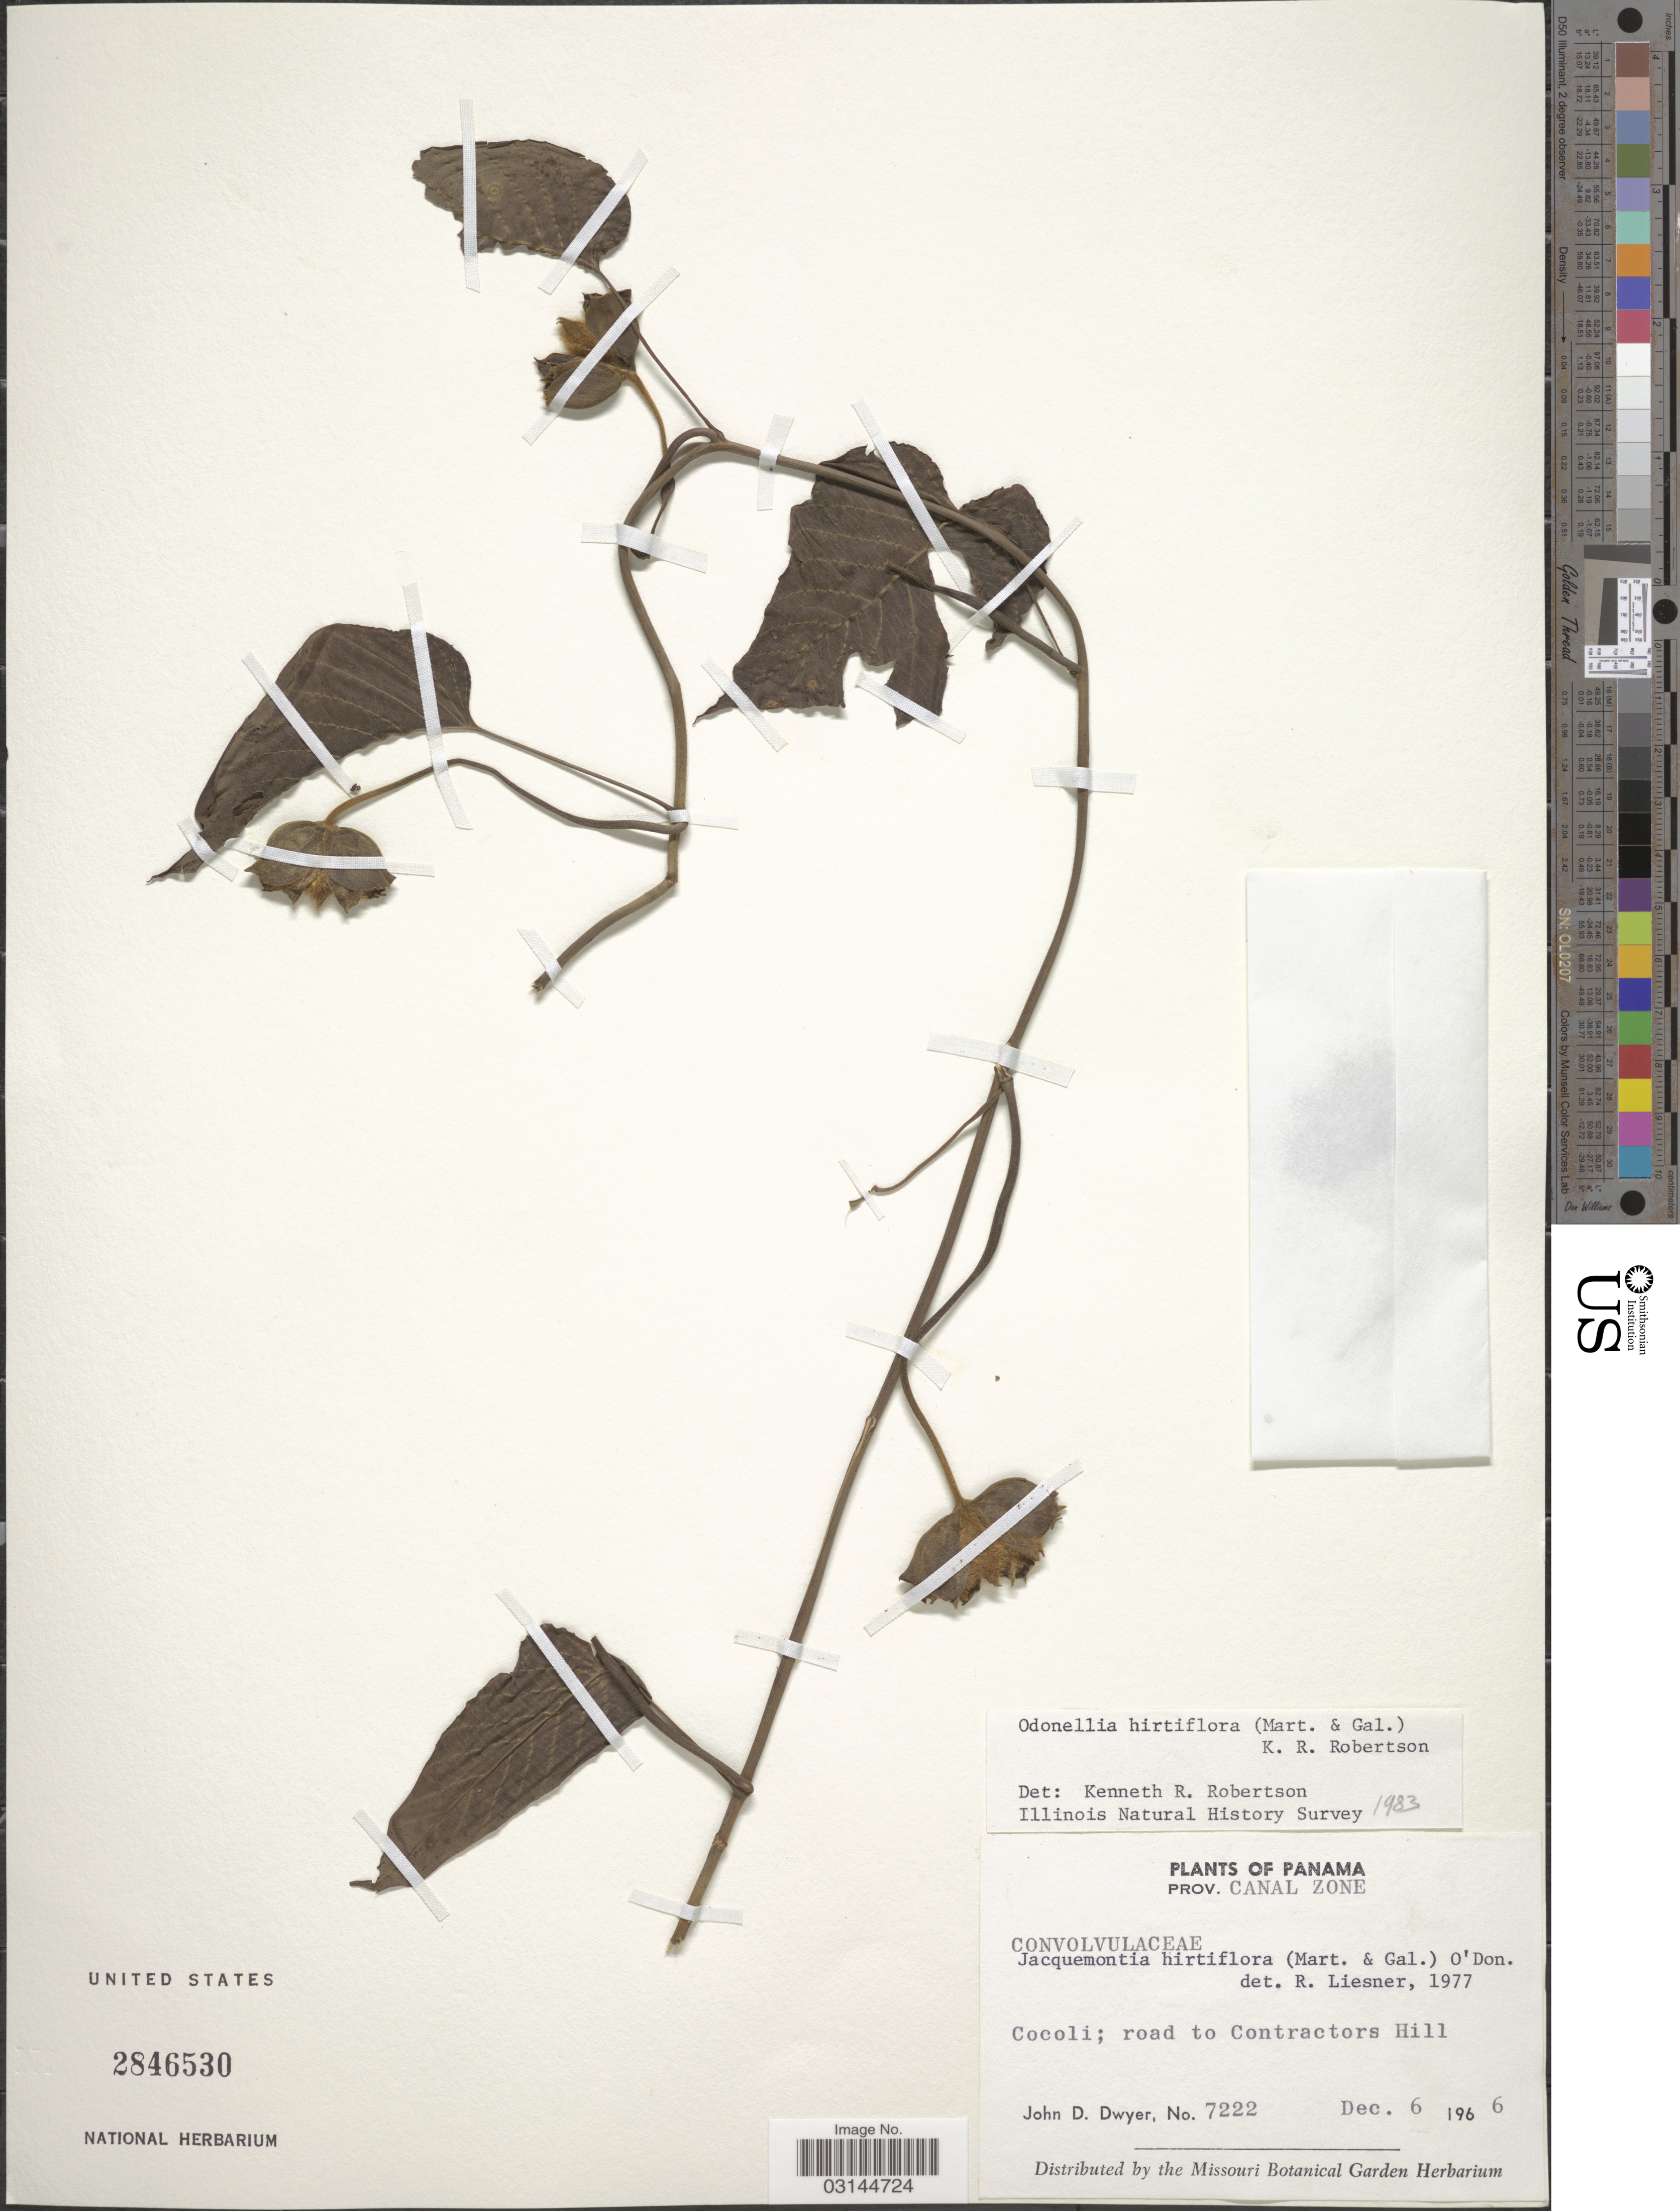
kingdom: Plantae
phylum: Tracheophyta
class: Magnoliopsida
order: Solanales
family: Convolvulaceae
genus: Odonellia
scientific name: Odonellia hirtiflora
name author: (M. Martens & Galeotti) K.R. Robertson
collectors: J. D. Dwyer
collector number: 7222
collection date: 1966-12-06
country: Panama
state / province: Panamá Oeste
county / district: Canal Zone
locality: Prov. Cocoli; road to Contractors Hill.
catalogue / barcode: US 2846530